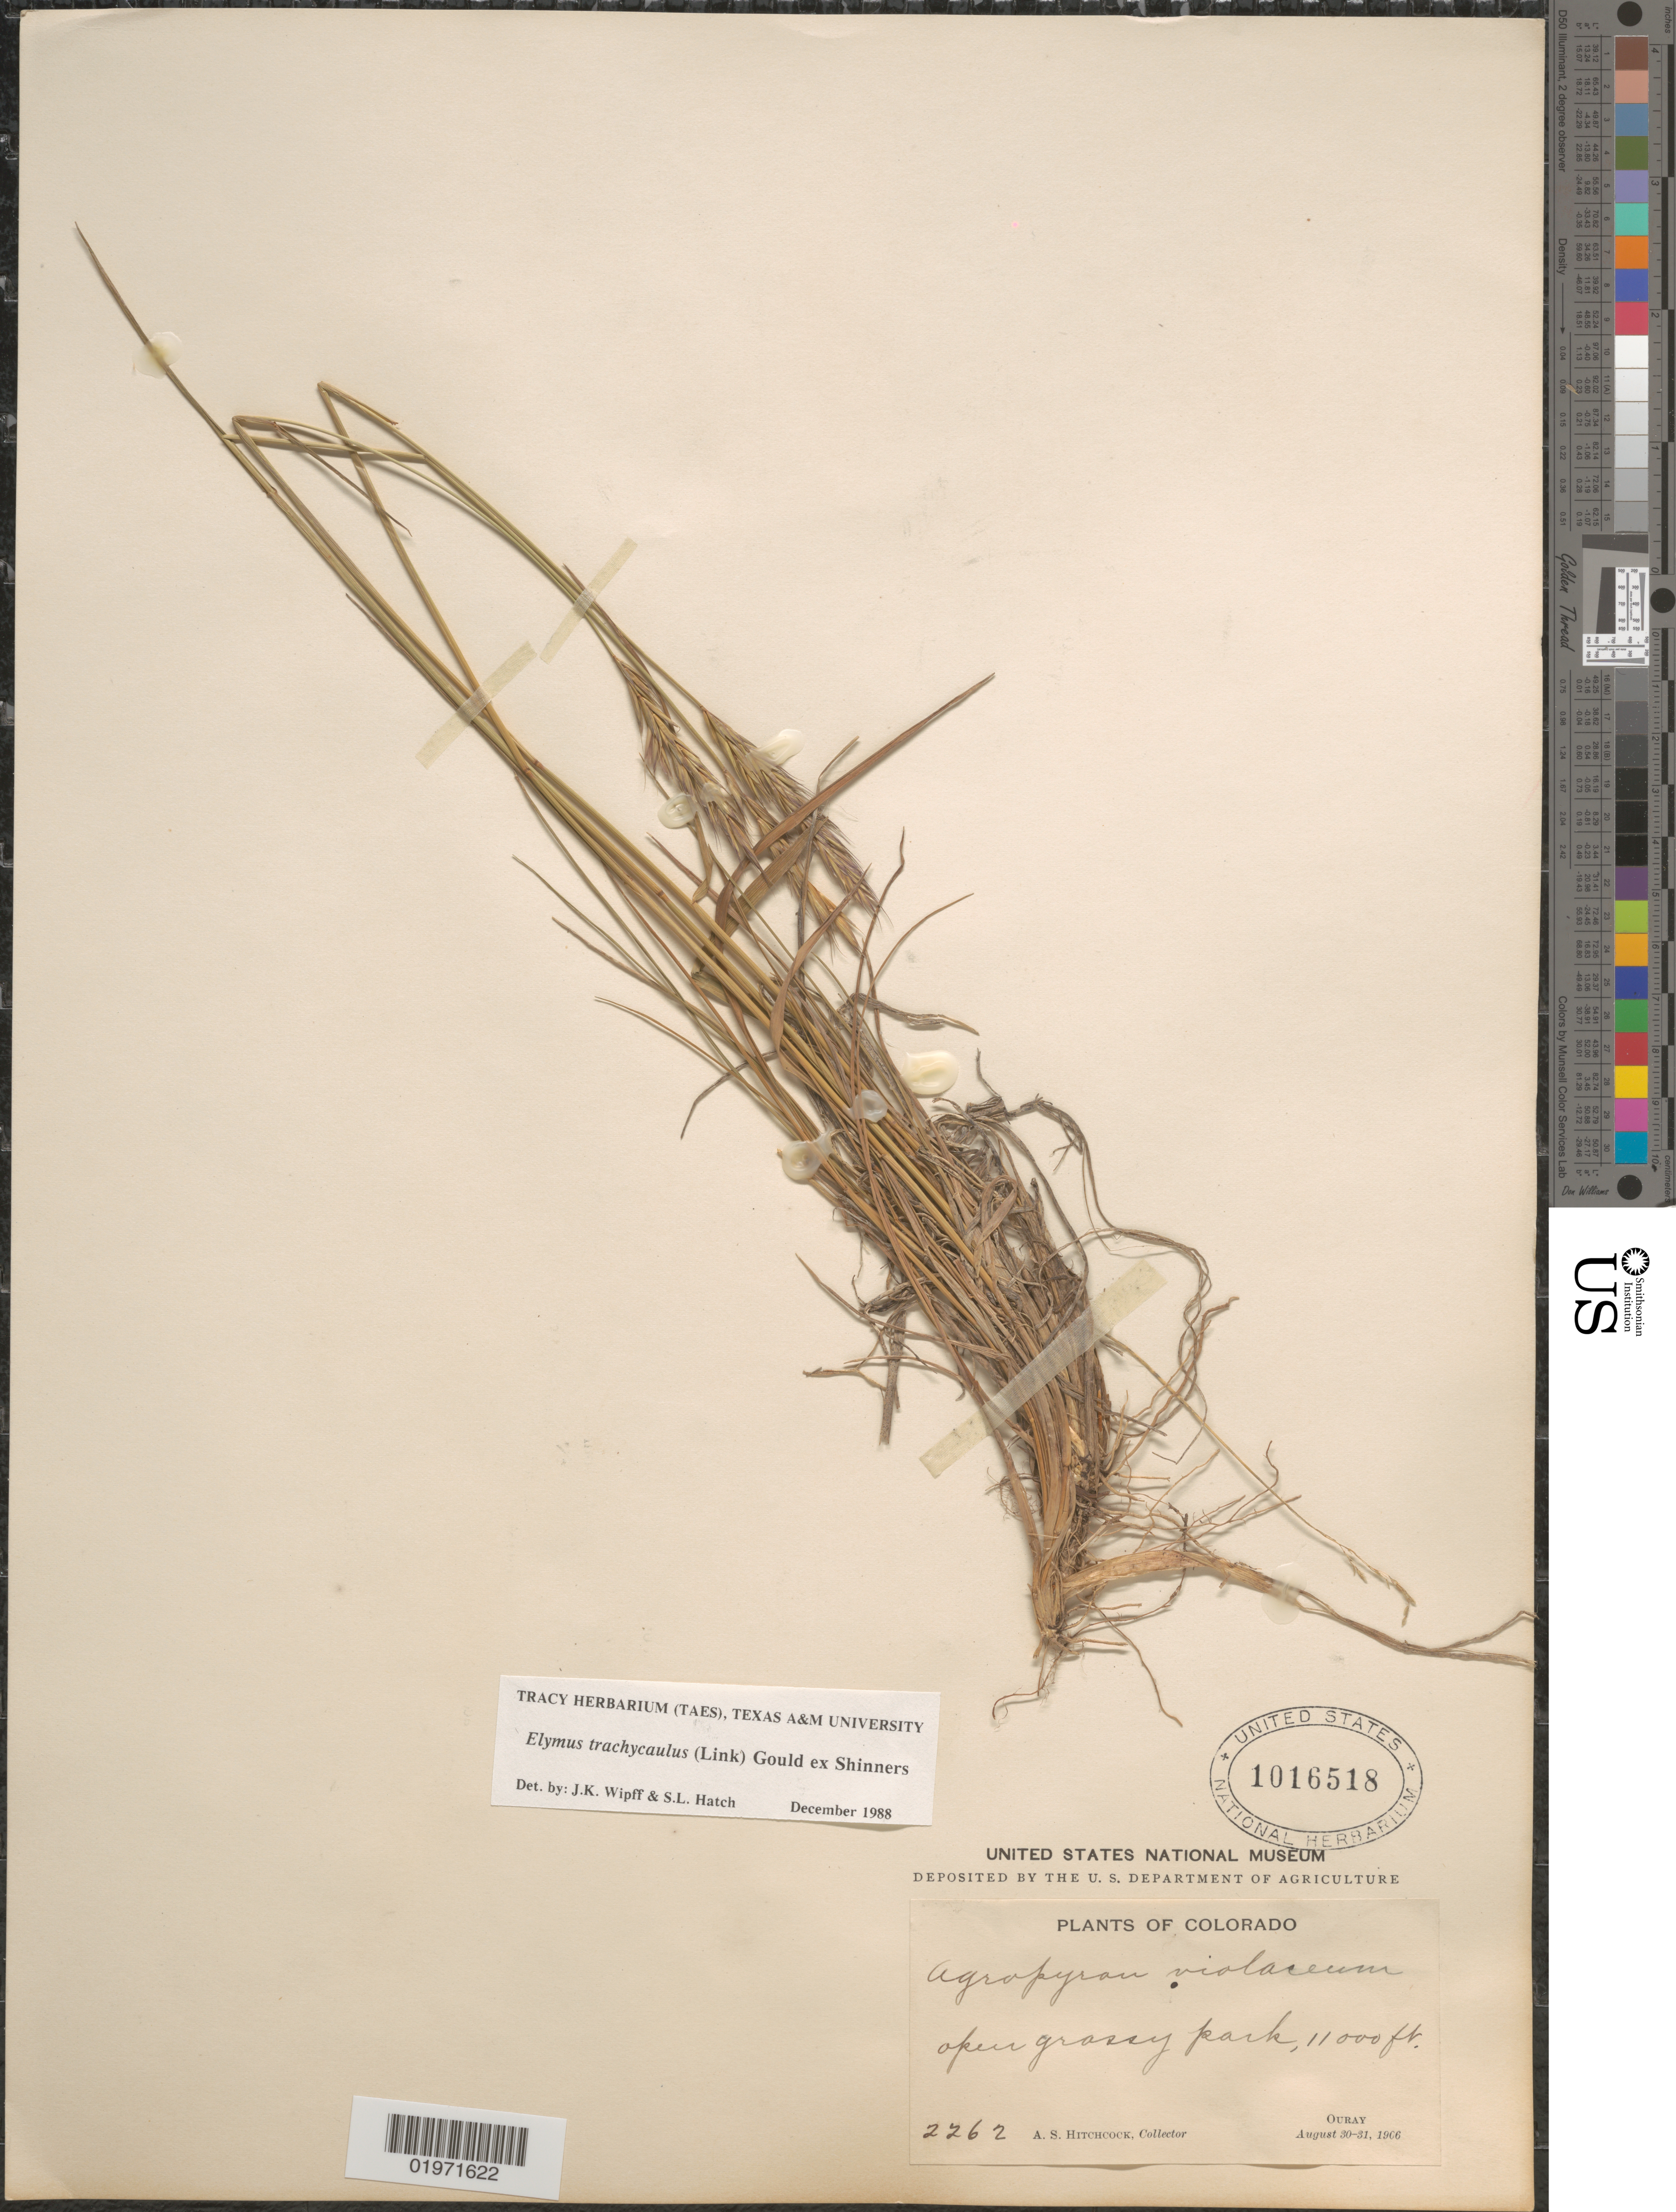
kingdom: Plantae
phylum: Tracheophyta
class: Liliopsida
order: Poales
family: Poaceae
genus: Elymus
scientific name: Elymus trachycaulus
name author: (Link) Gould ex Shinners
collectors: A. S. Hitchcock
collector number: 2262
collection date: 1906-08-30/1906-08-31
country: United States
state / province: Colorado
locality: Open grassy park. Ouray.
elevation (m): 3353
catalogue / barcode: US 1016518